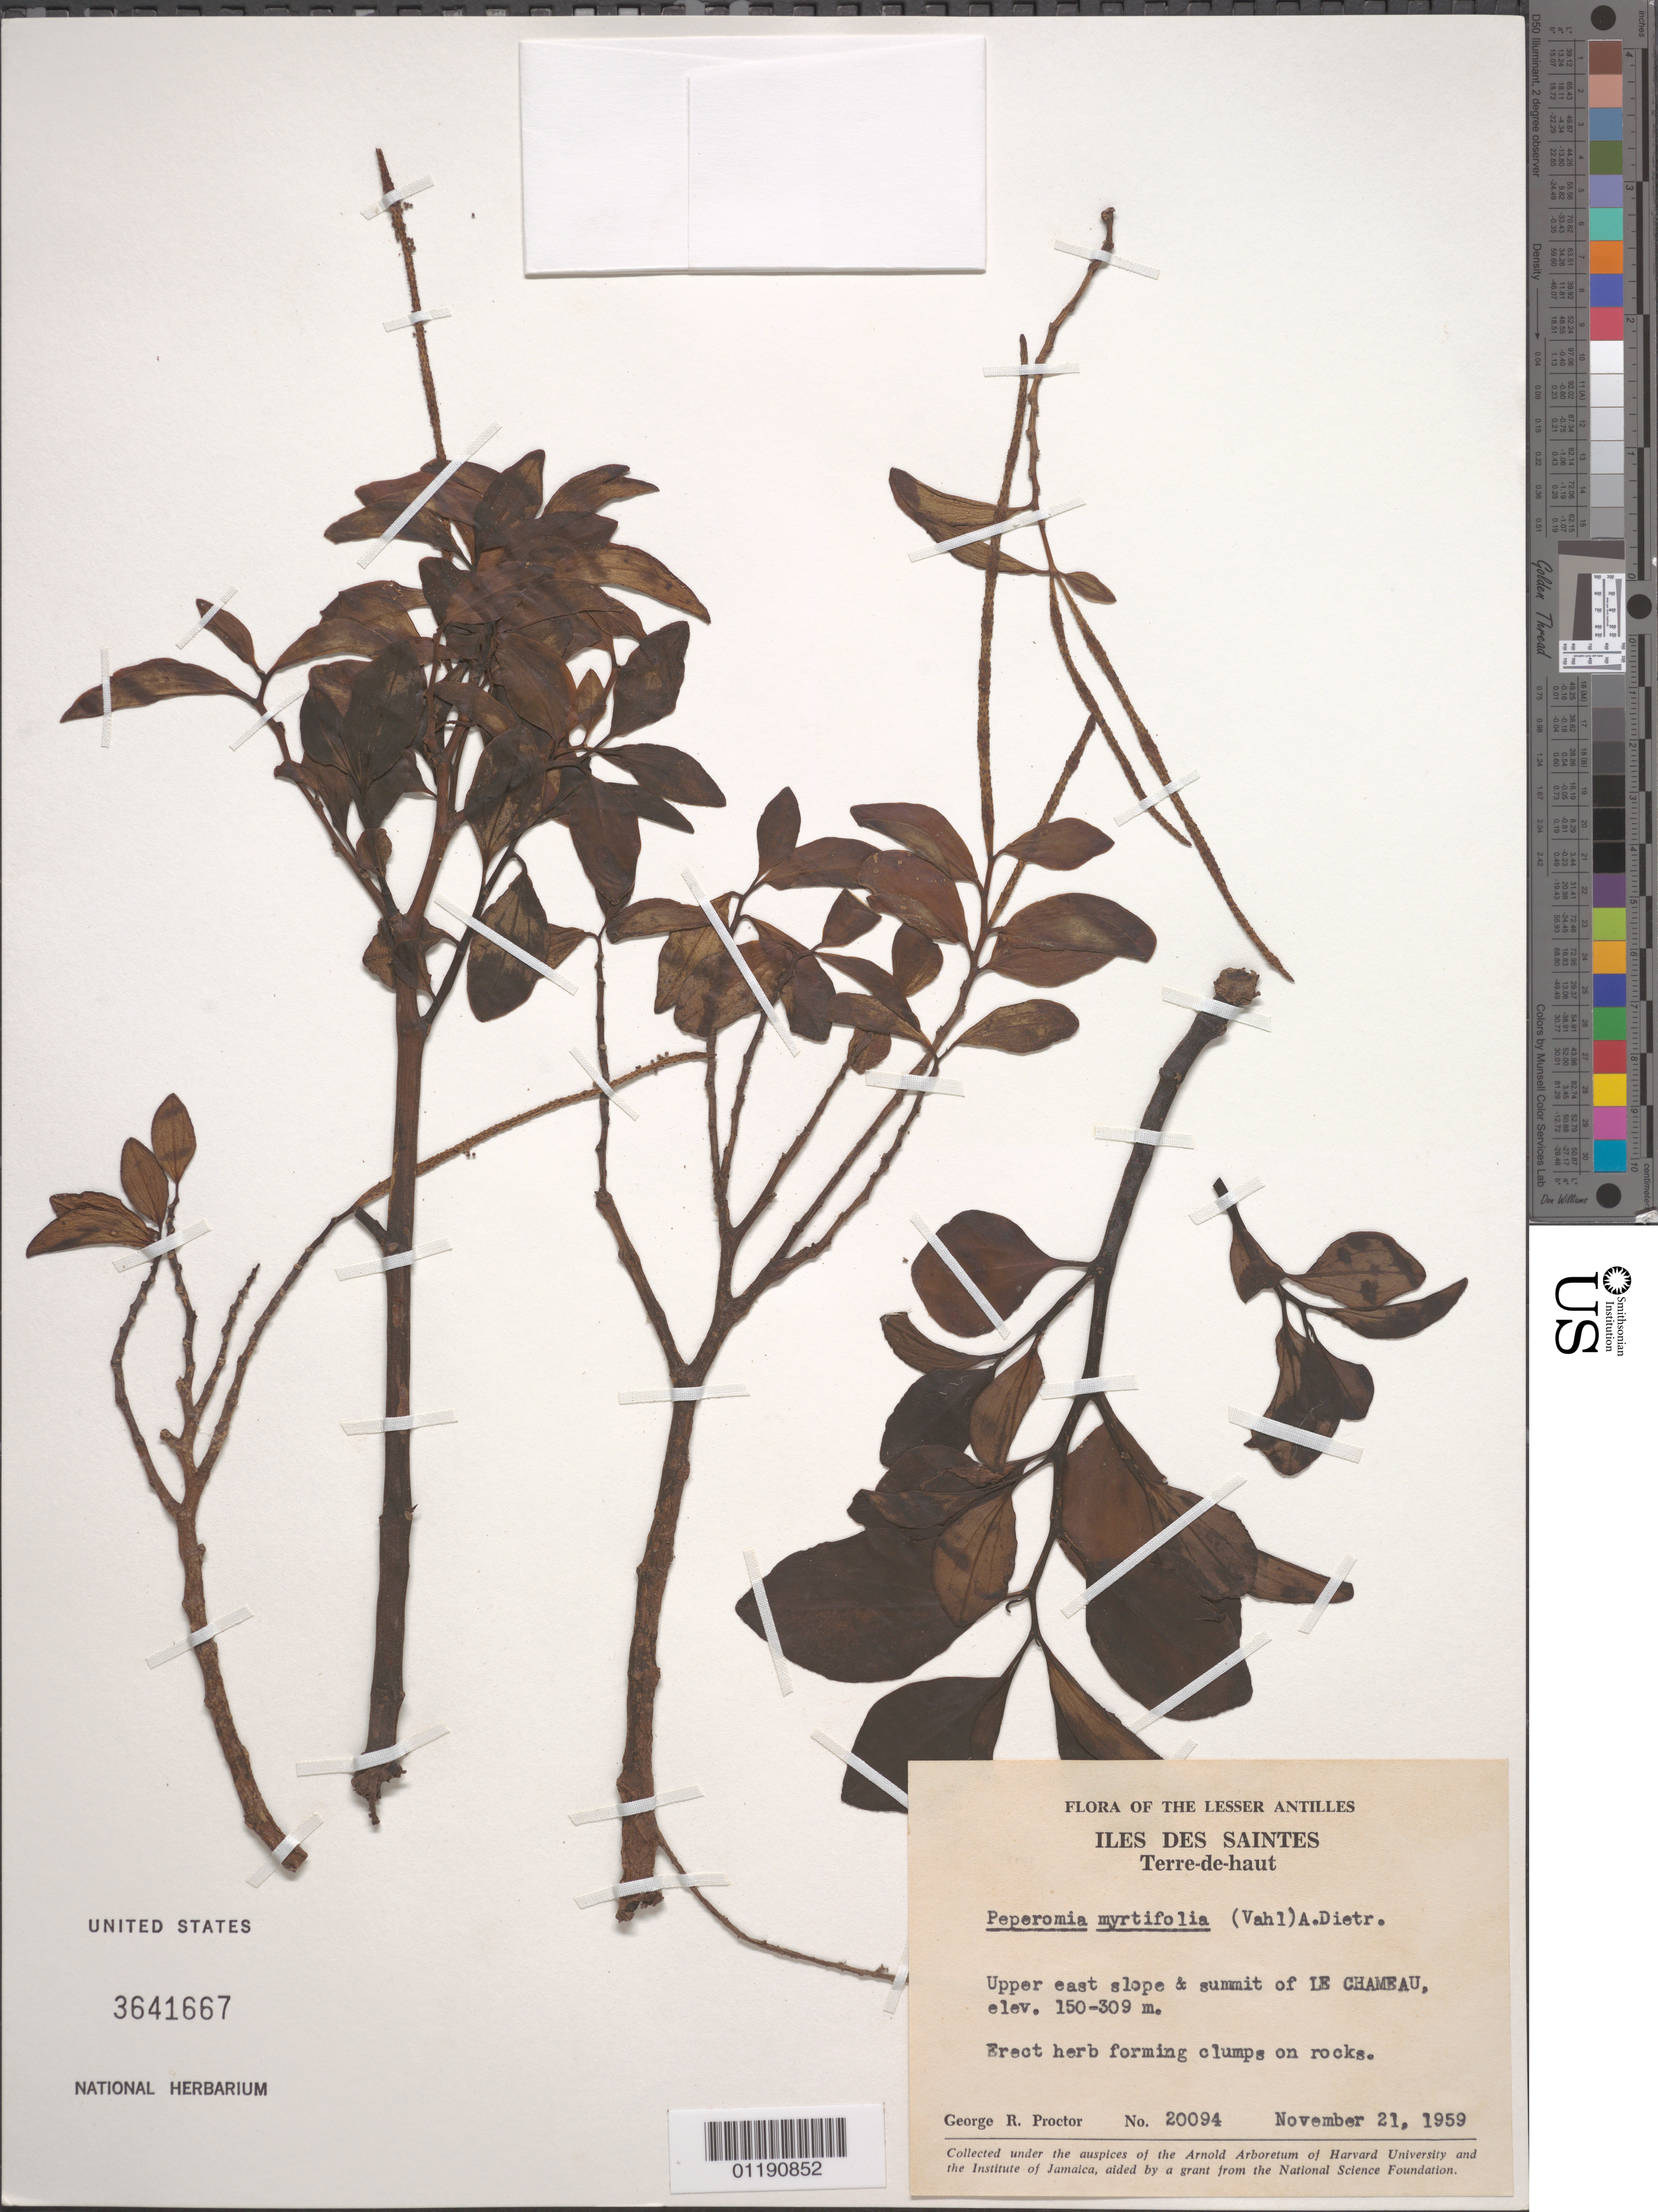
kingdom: Plantae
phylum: Tracheophyta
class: Magnoliopsida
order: Piperales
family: Piperaceae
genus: Peperomia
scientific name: Peperomia myrtifolia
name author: (Vahl) A. Dietr.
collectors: G. R. Proctor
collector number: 20094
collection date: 1959-11-21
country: Guadeloupe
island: Terre-de-Haut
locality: Îles des Saintes. Terre-de-haut. Upper E slope and summit of Le Chameau.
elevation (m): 150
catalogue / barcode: US 3641667